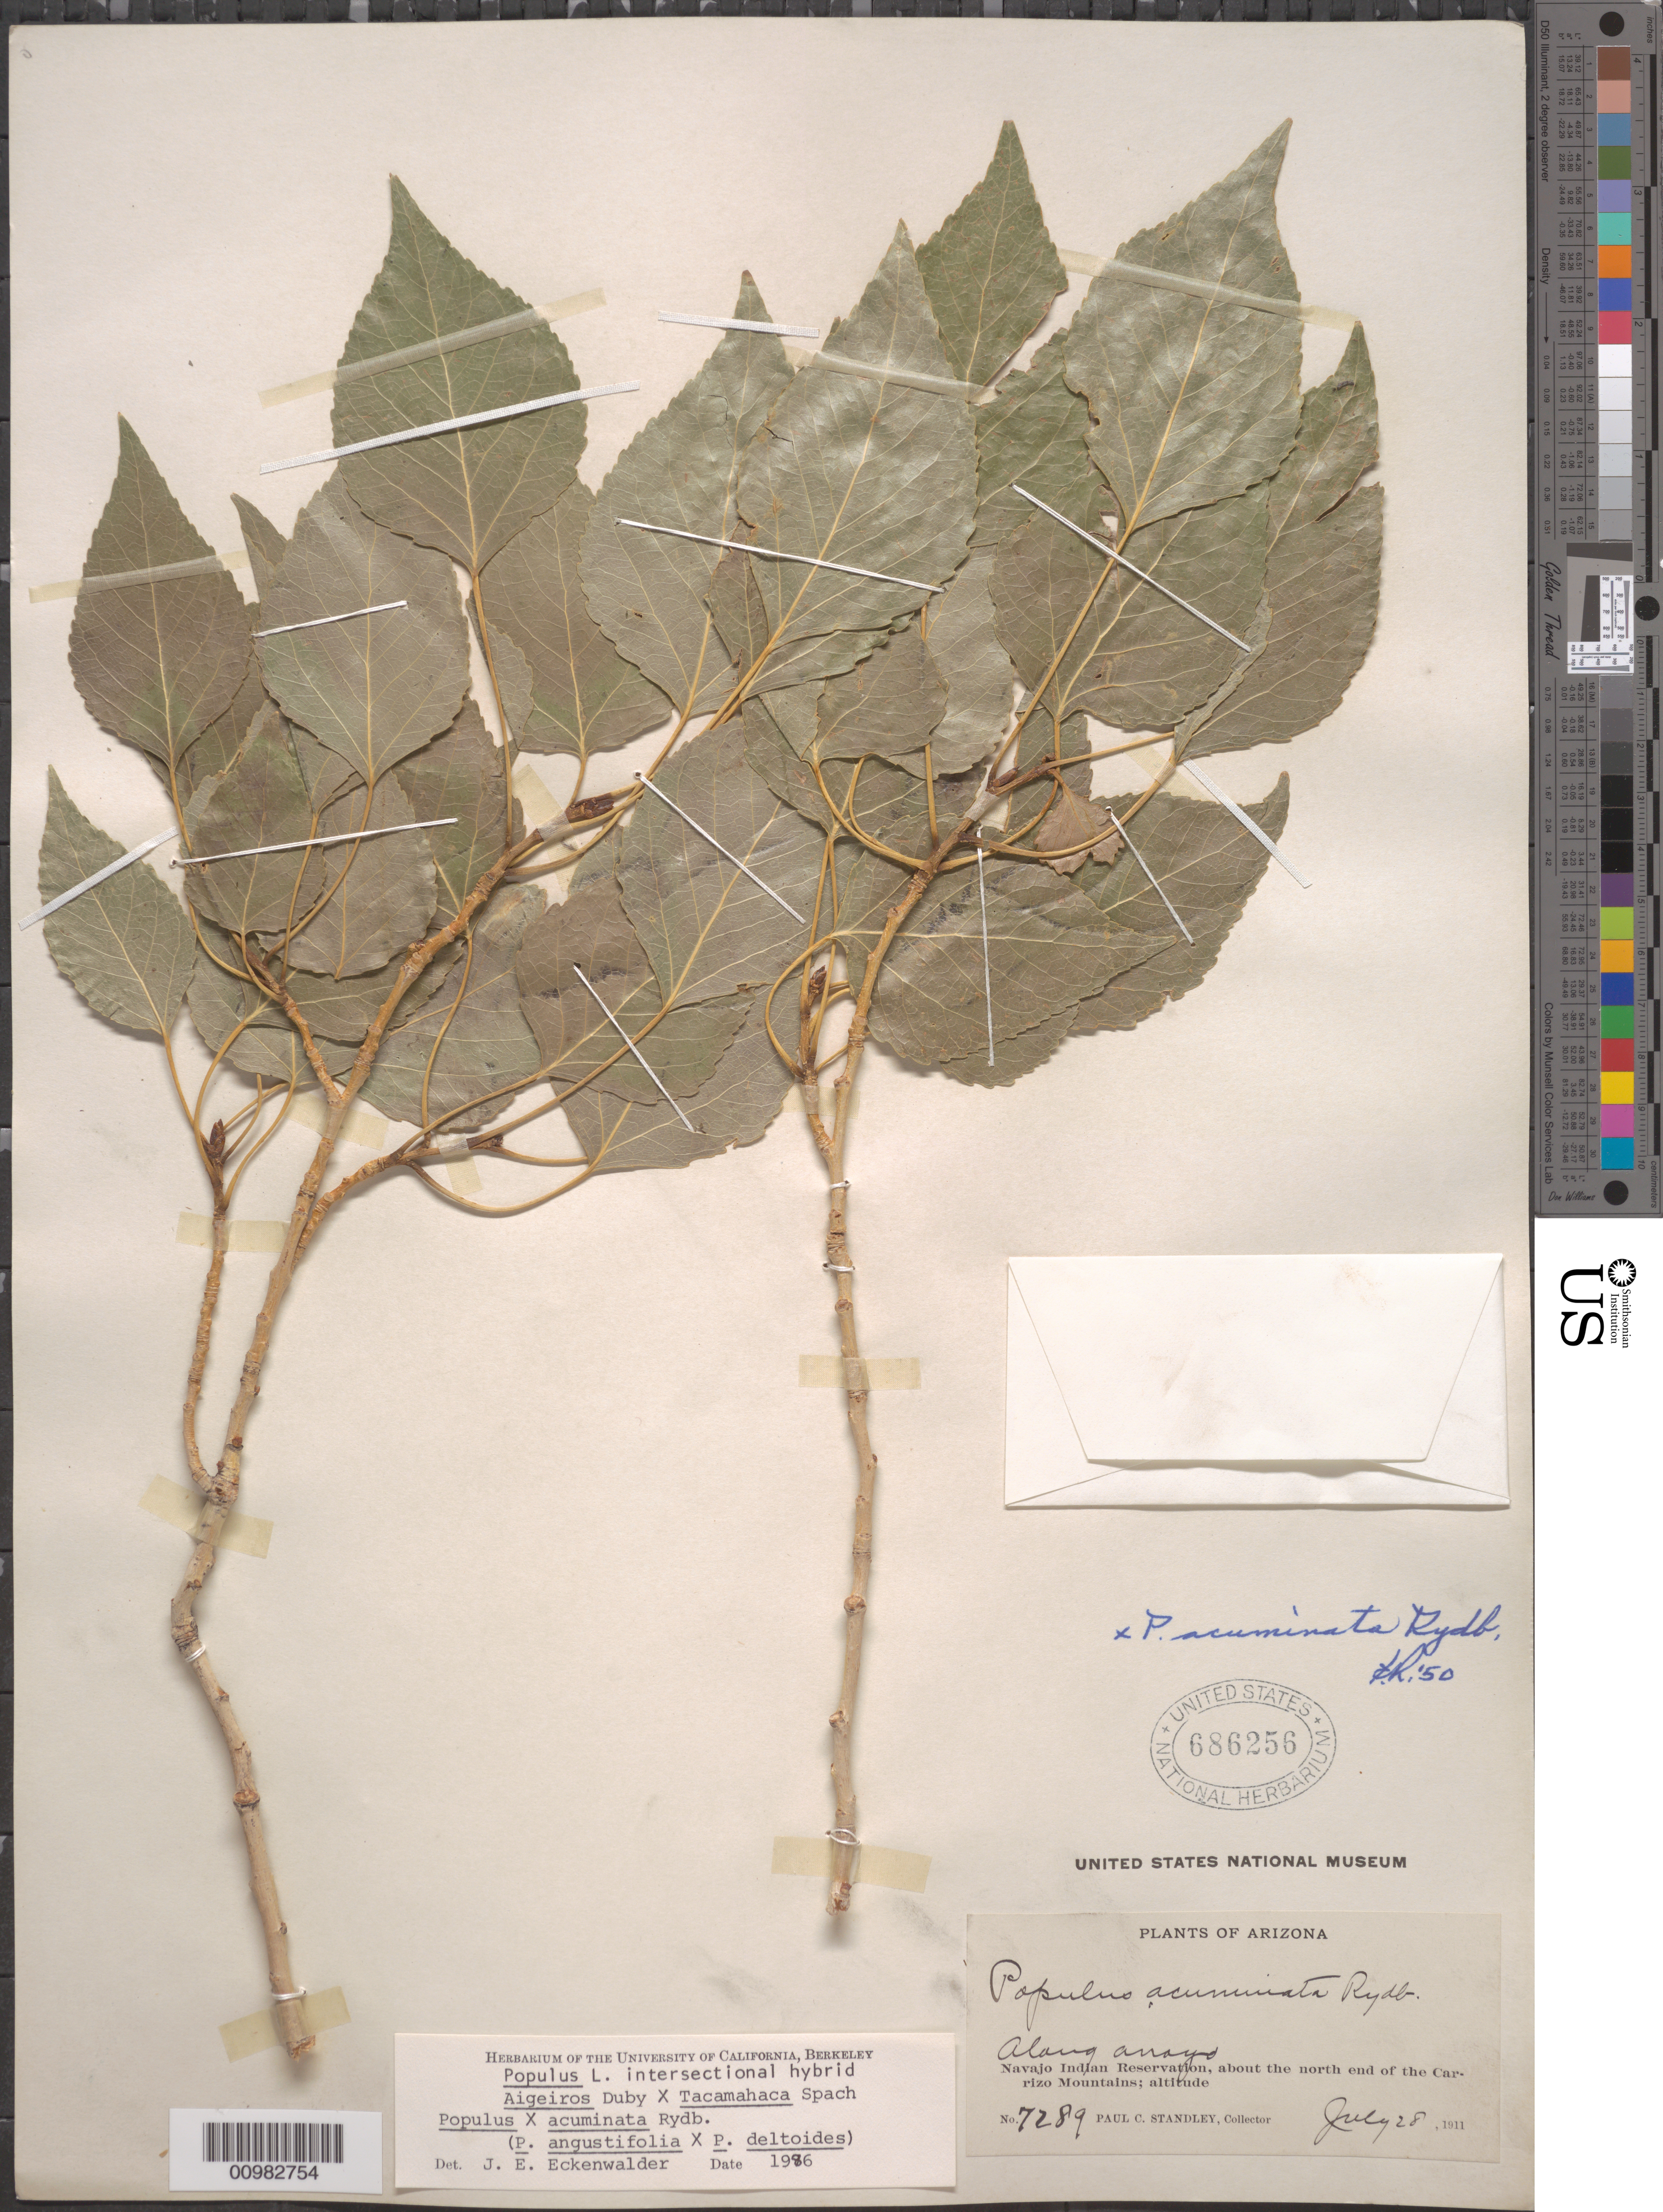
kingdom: Plantae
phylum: Tracheophyta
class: Magnoliopsida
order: Malpighiales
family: Salicaceae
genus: Populus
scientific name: Populus acuminata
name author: Rydb.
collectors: P. C. Standley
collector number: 7289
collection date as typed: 28 Jul 1911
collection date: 1911-07-28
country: United States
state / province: Arizona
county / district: Apache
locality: Navajo Indian Reservation, about the N end of the Carrizo Mountains, along Anayo.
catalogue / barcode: US 686256